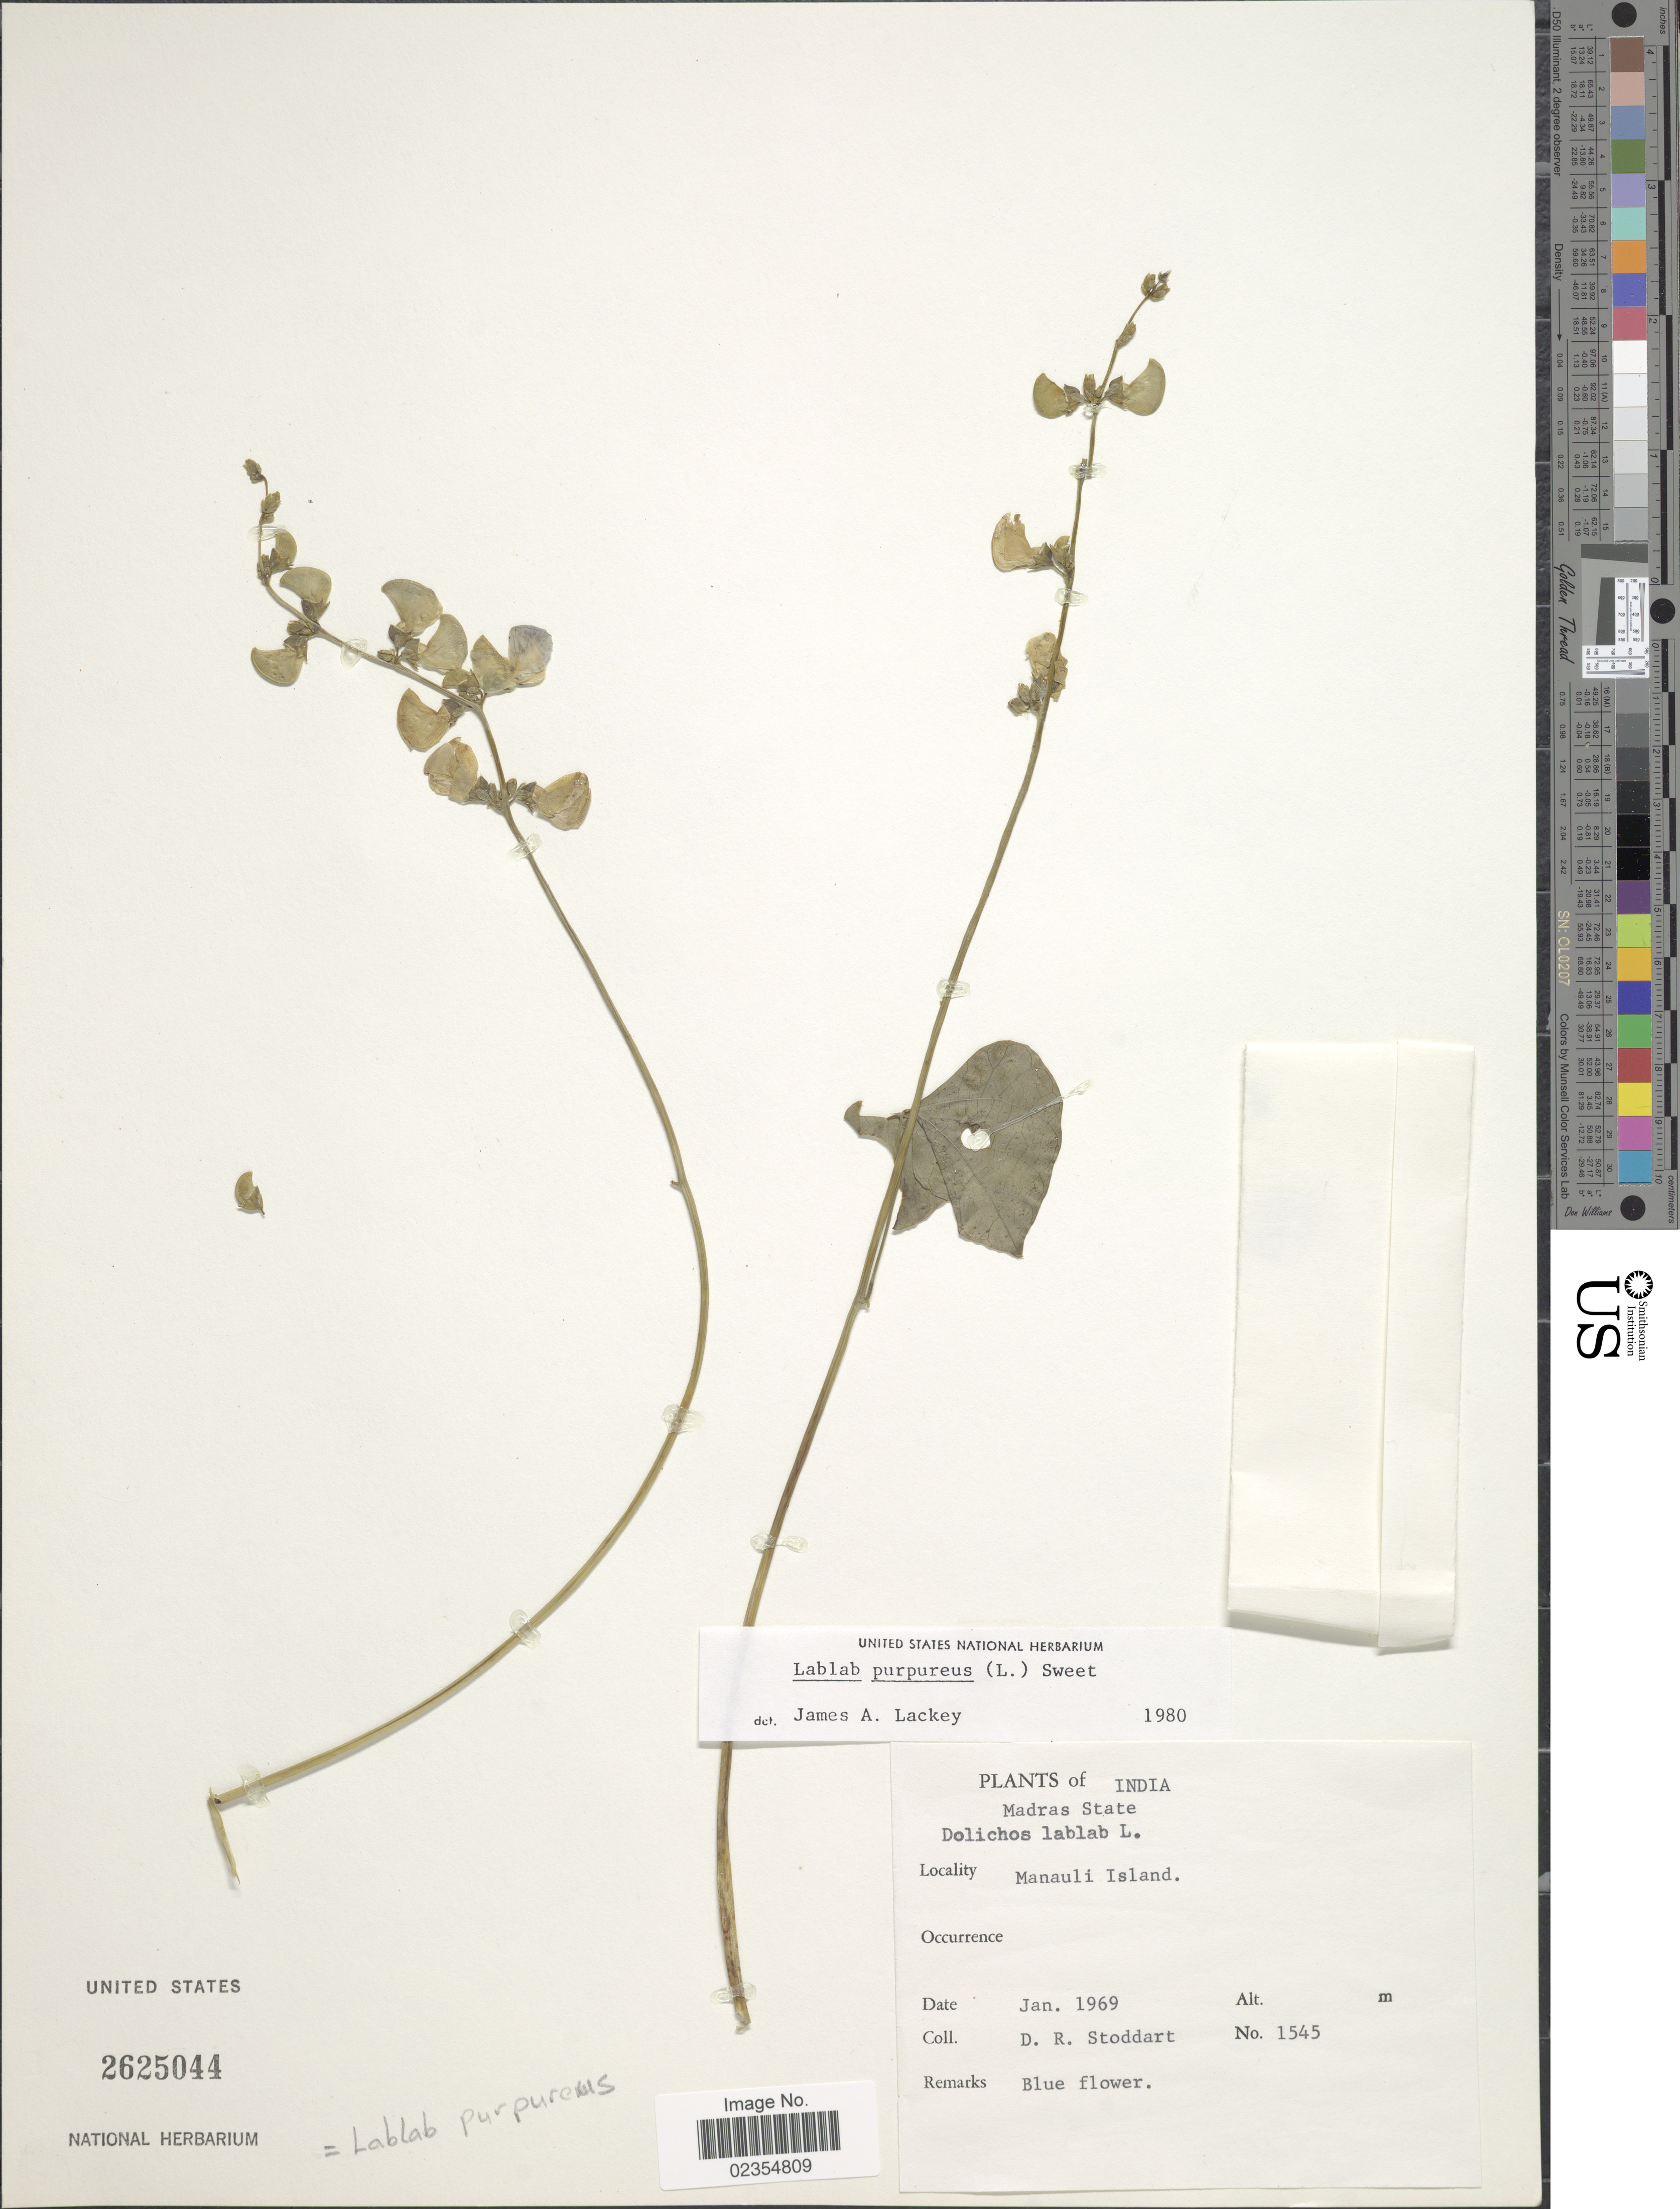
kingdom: Plantae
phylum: Tracheophyta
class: Magnoliopsida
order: Fabales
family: Fabaceae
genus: Lablab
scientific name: Lablab purpureus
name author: (L.) Sweet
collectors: D. R. Stoddart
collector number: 1545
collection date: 1969-01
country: India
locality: Madras State, Manauli Island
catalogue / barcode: US 2625044